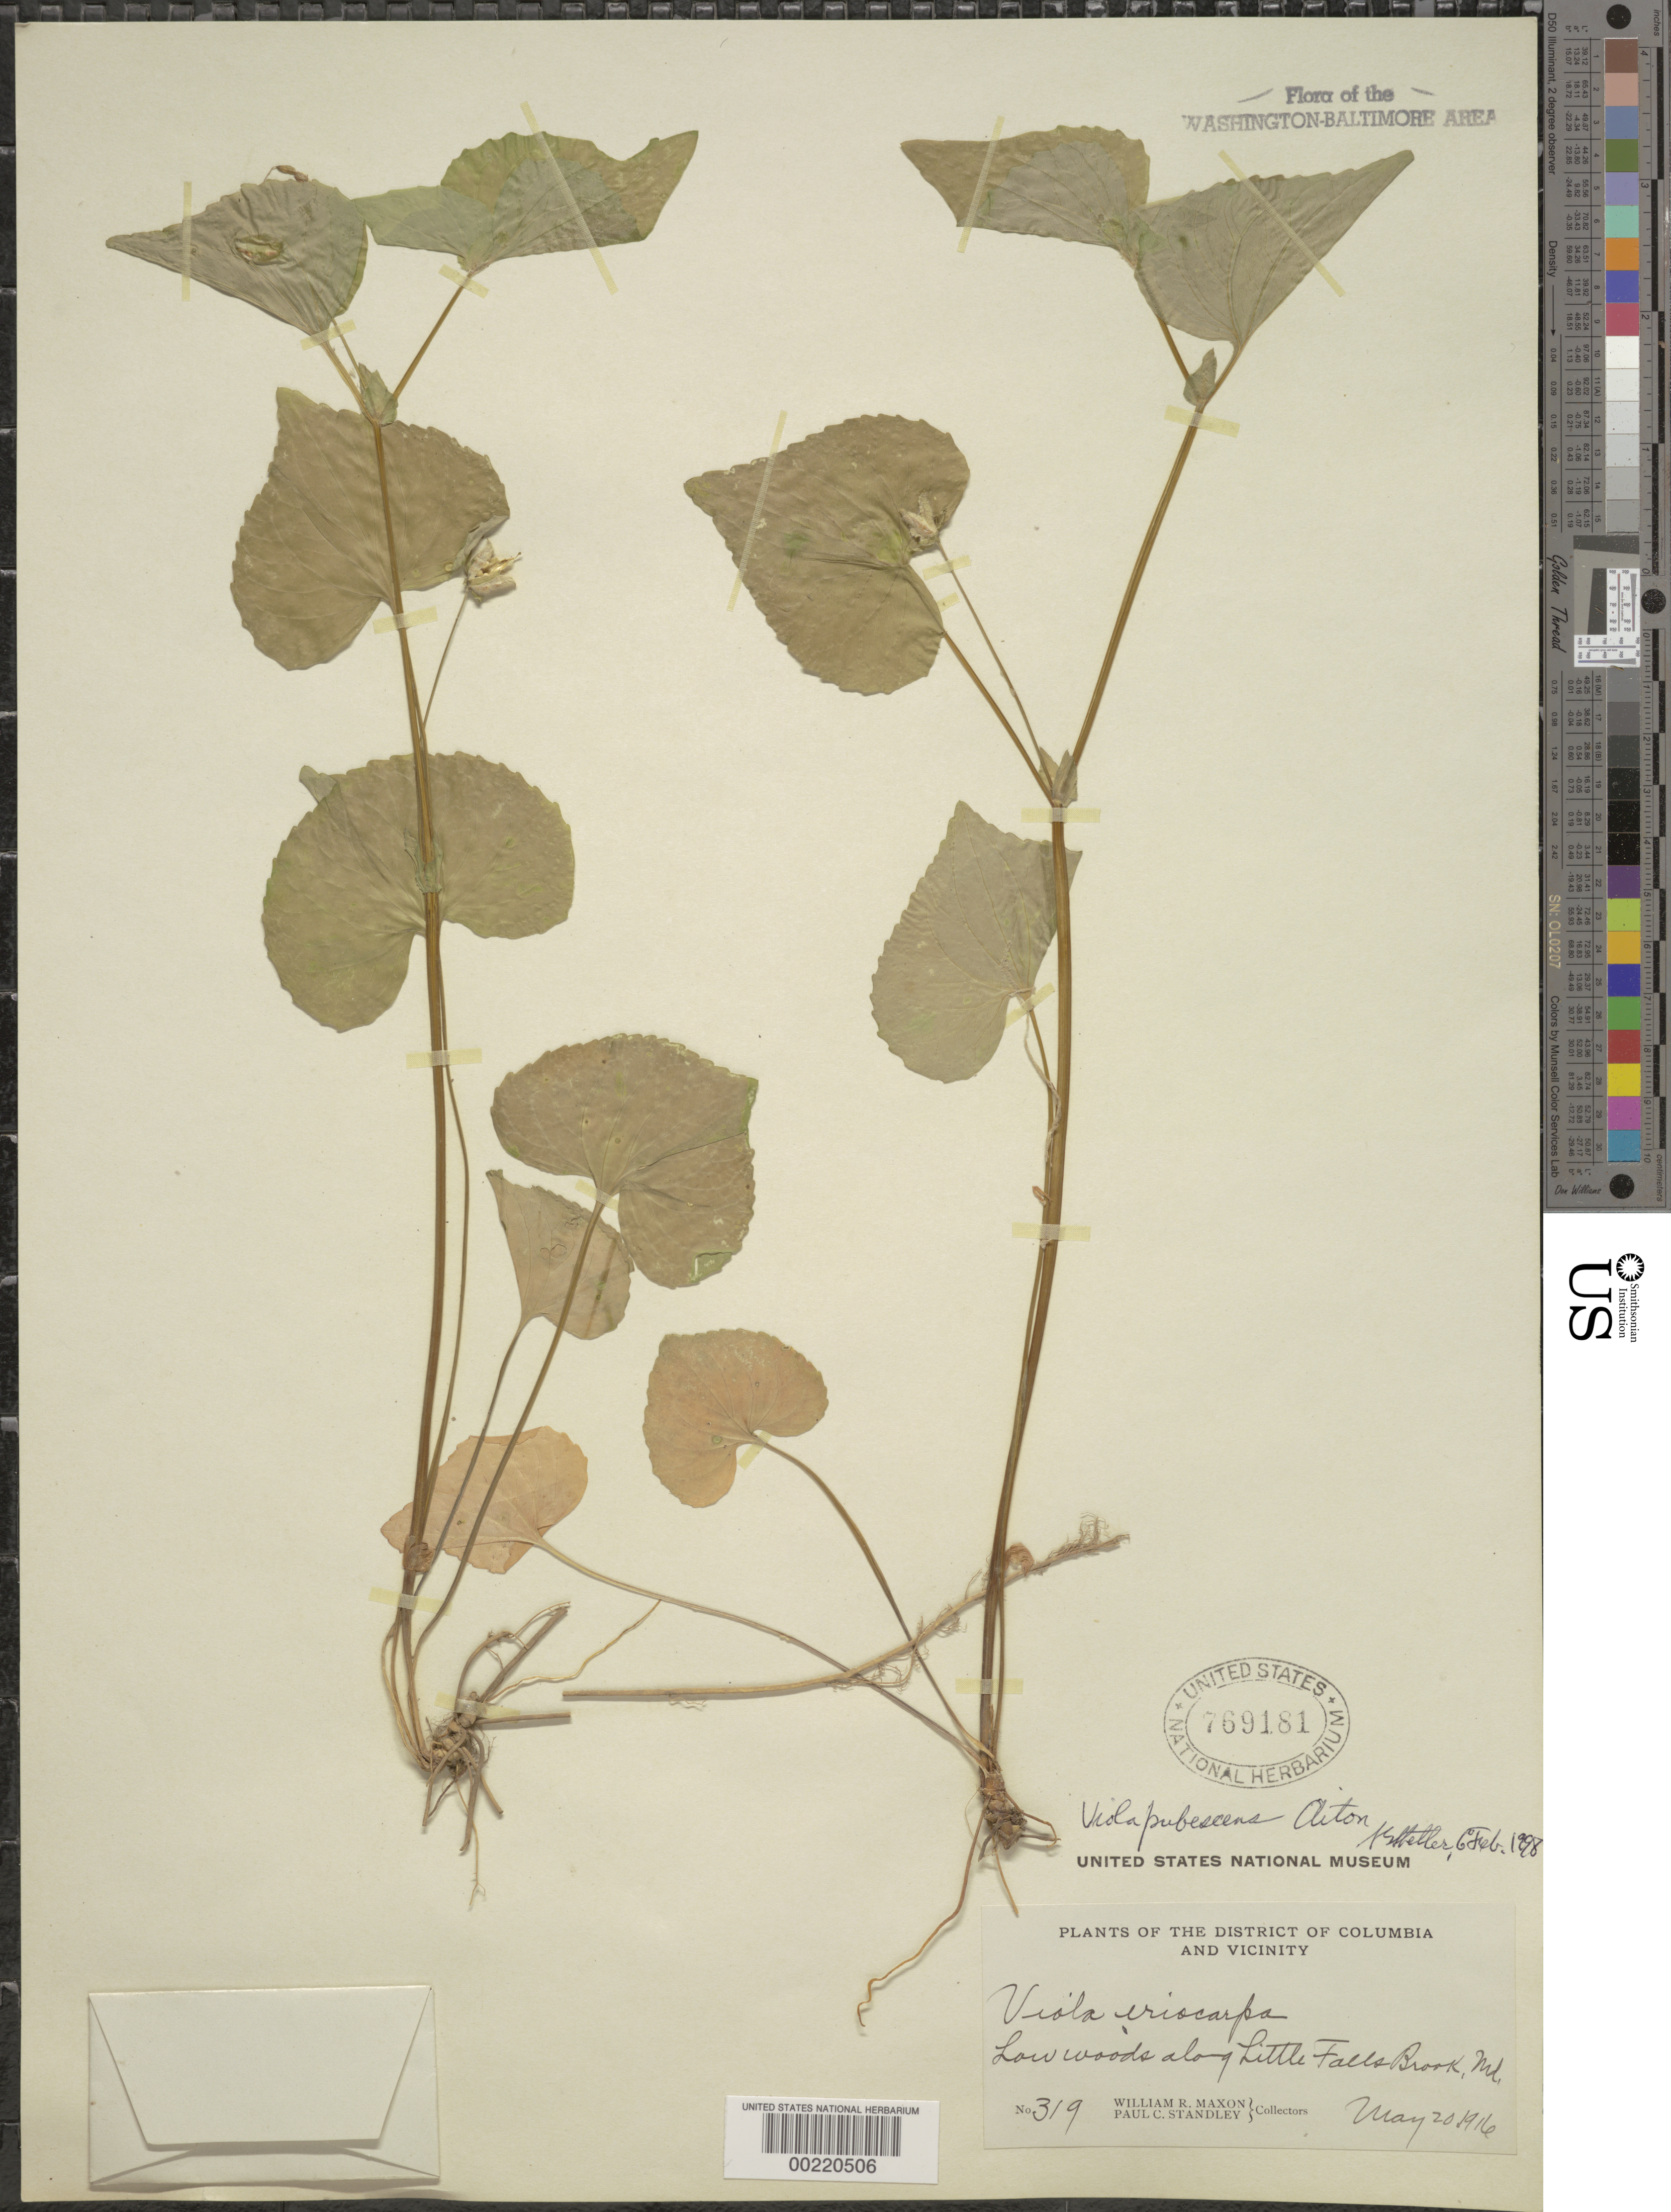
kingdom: Plantae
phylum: Tracheophyta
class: Magnoliopsida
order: Malpighiales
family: Violaceae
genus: Viola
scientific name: Viola pubescens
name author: Aiton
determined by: Shetler, Stanwyn G., (US), NMNH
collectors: W. R. Maxon & P. C. Standley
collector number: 319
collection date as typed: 20 May 1916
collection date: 1916-05-20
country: United States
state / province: Maryland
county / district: Montgomery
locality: Little Falls Brook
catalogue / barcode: US 769181